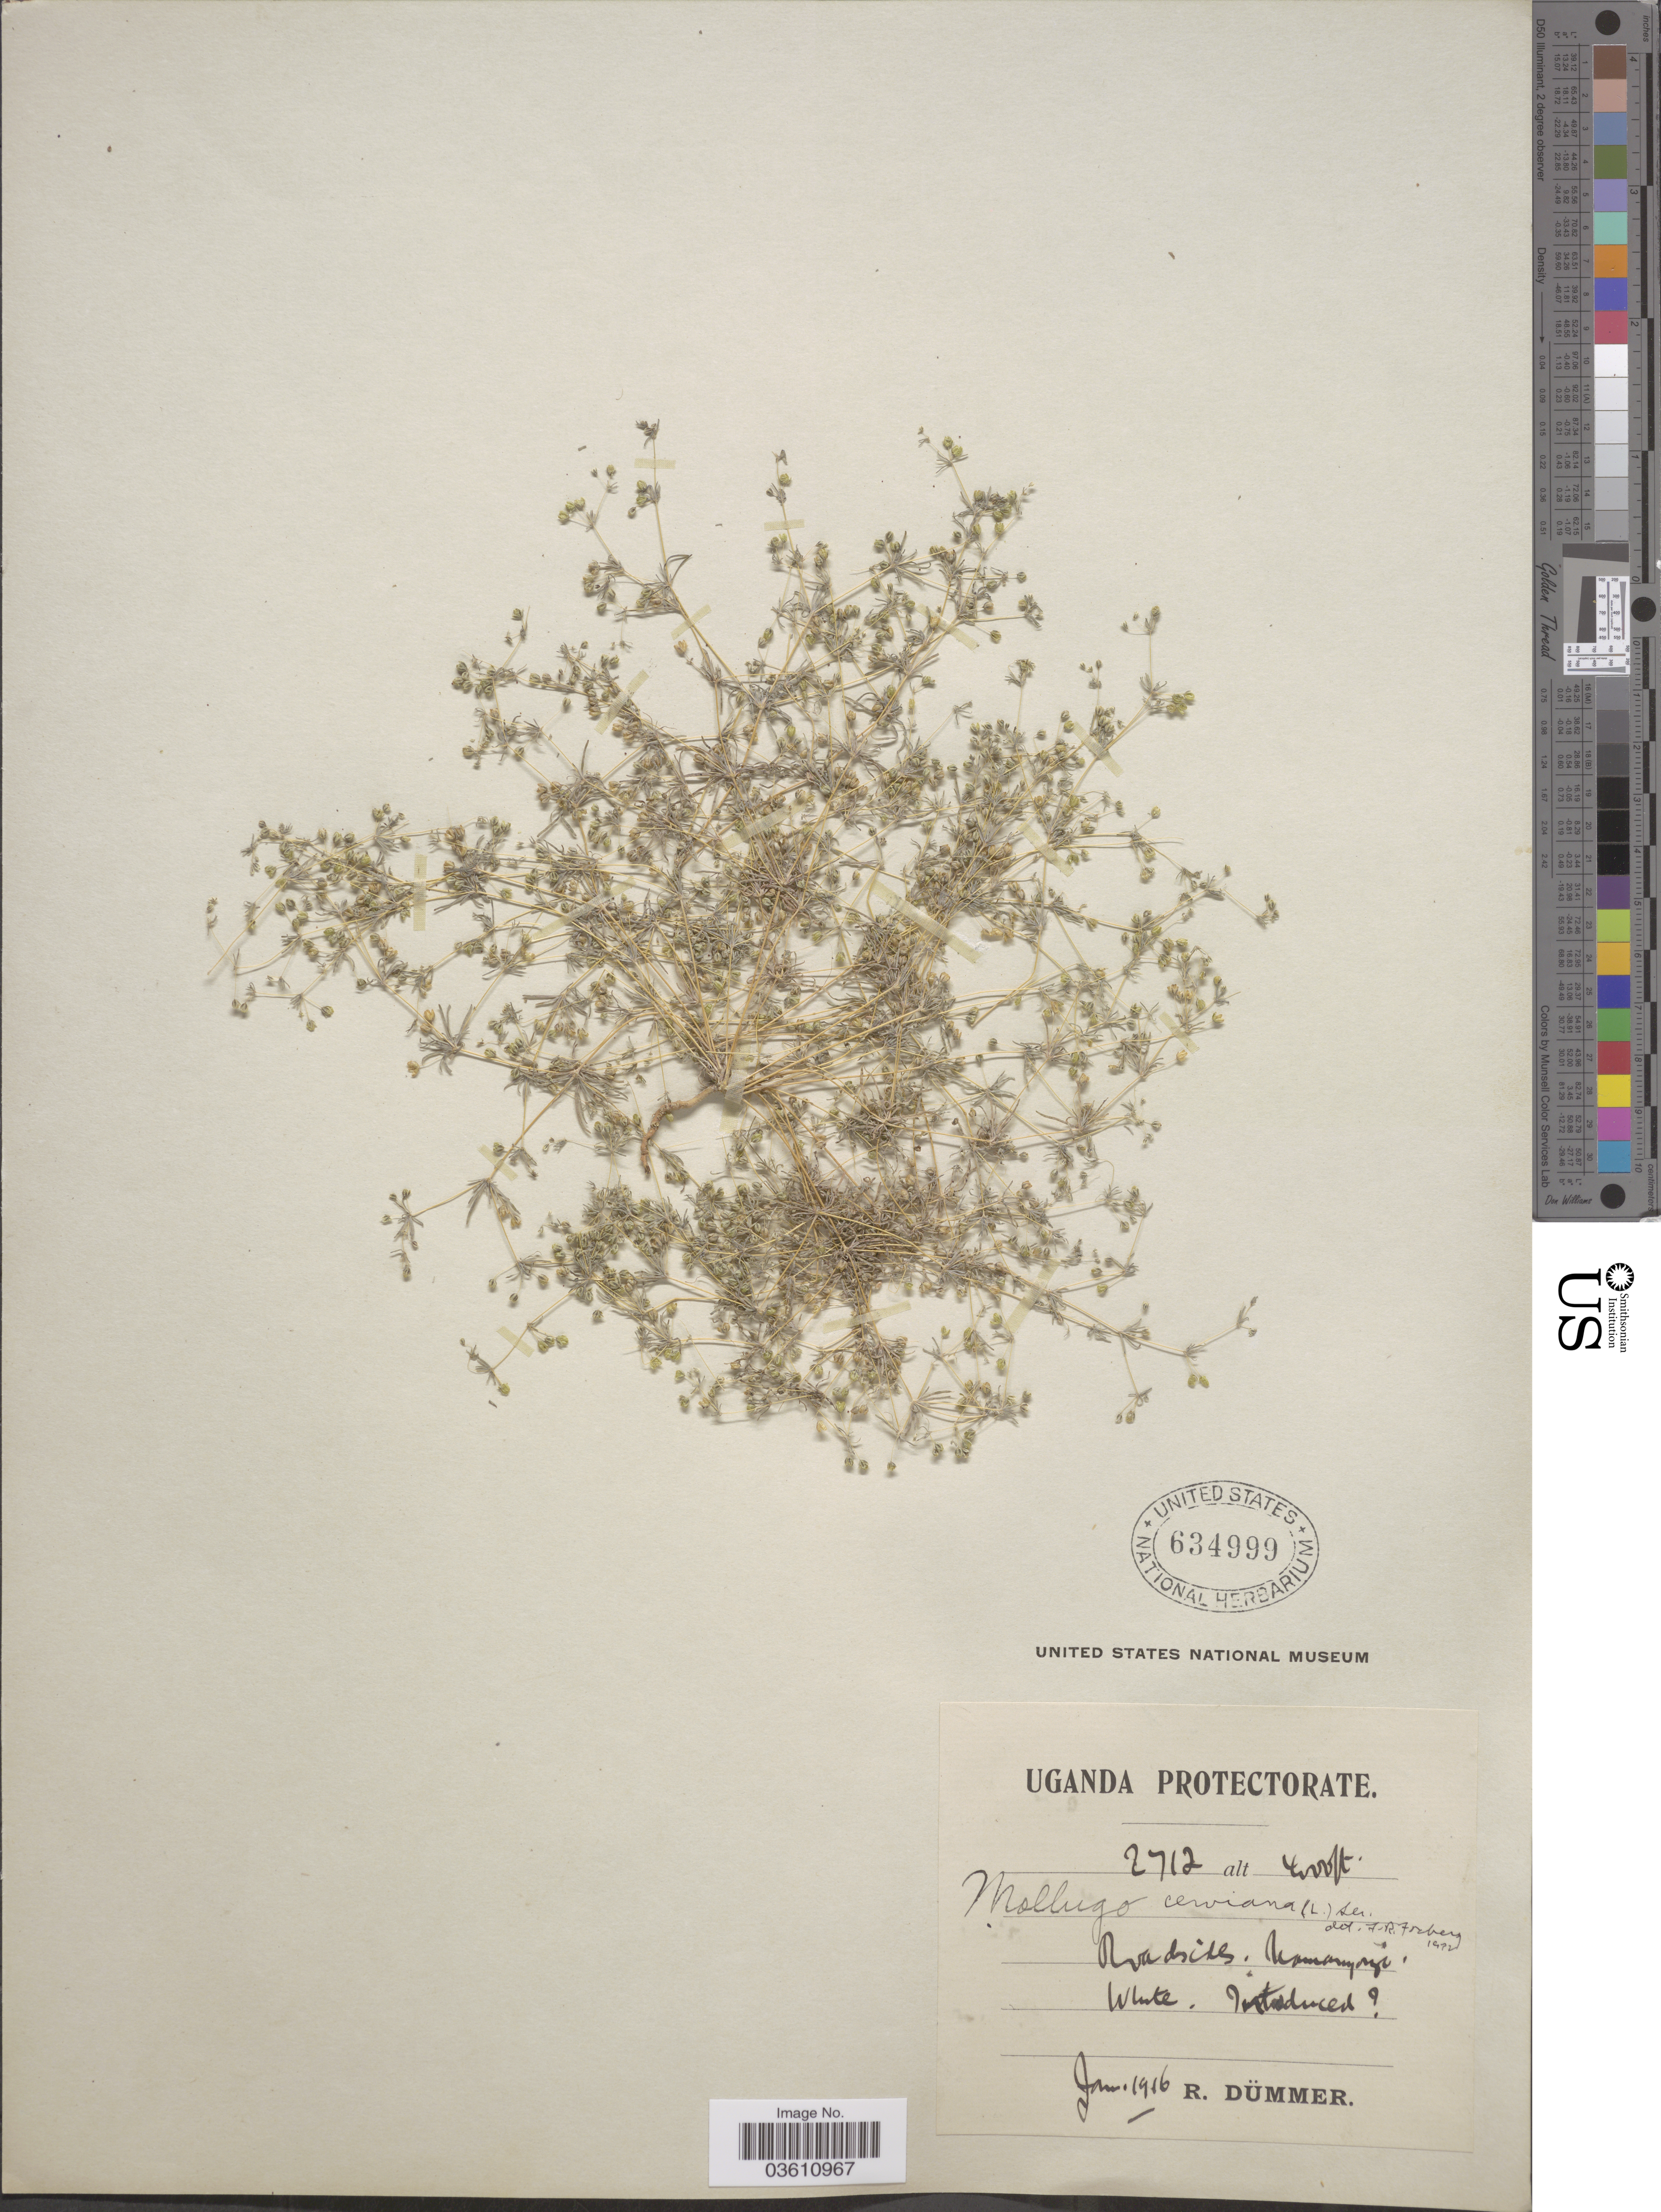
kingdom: Plantae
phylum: Tracheophyta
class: Magnoliopsida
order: Caryophyllales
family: Molluginaceae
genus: Hypertelis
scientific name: Hypertelis cerviana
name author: (L.) Thulin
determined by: Strong, Mark T., (BOT), Smithsonian Institution - National Museum of Natural History (UNITED STATES)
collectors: R. A. Dümmer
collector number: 2712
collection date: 1916-03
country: Uganda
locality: Uganda Protectorate. Roadsides: Namanyonyi.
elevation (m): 1219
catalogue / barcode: US 634999